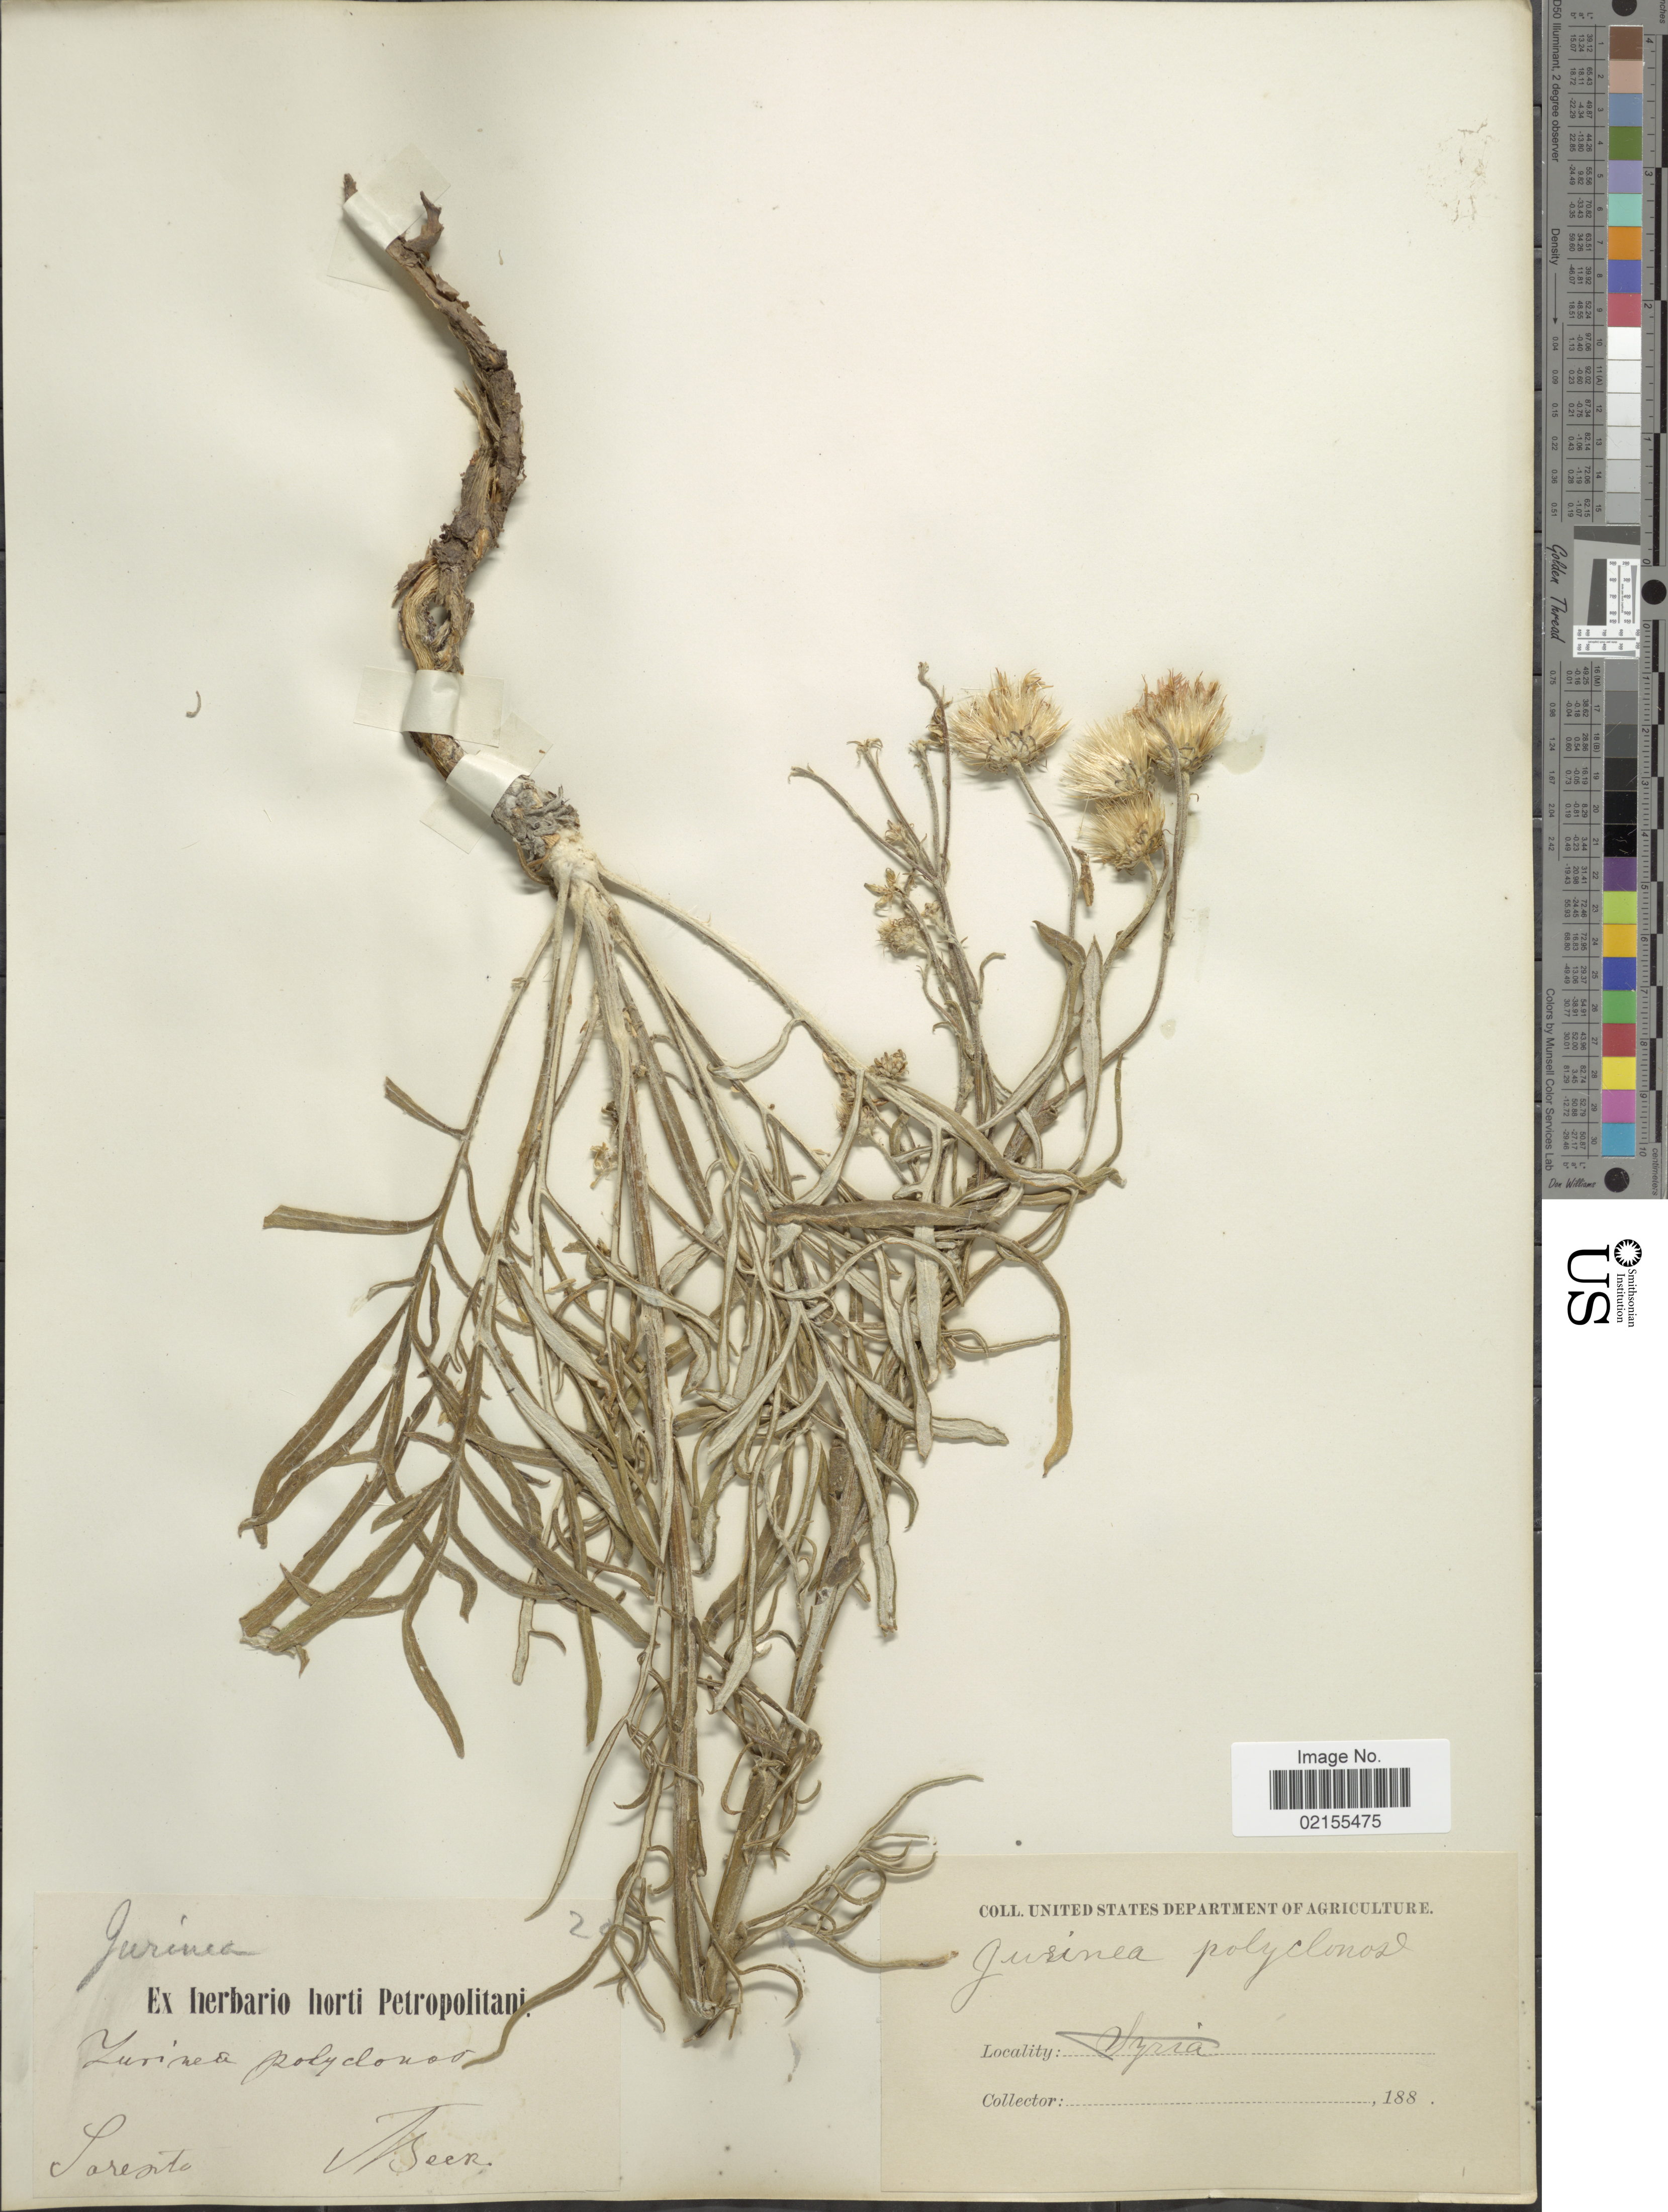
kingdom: Plantae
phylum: Tracheophyta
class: Magnoliopsida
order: Asterales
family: Asteraceae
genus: Jurinea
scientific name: Jurinea polyclonos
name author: DC.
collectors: J. Beck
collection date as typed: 188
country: Russian Federation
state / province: Volgograd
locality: Sarepta